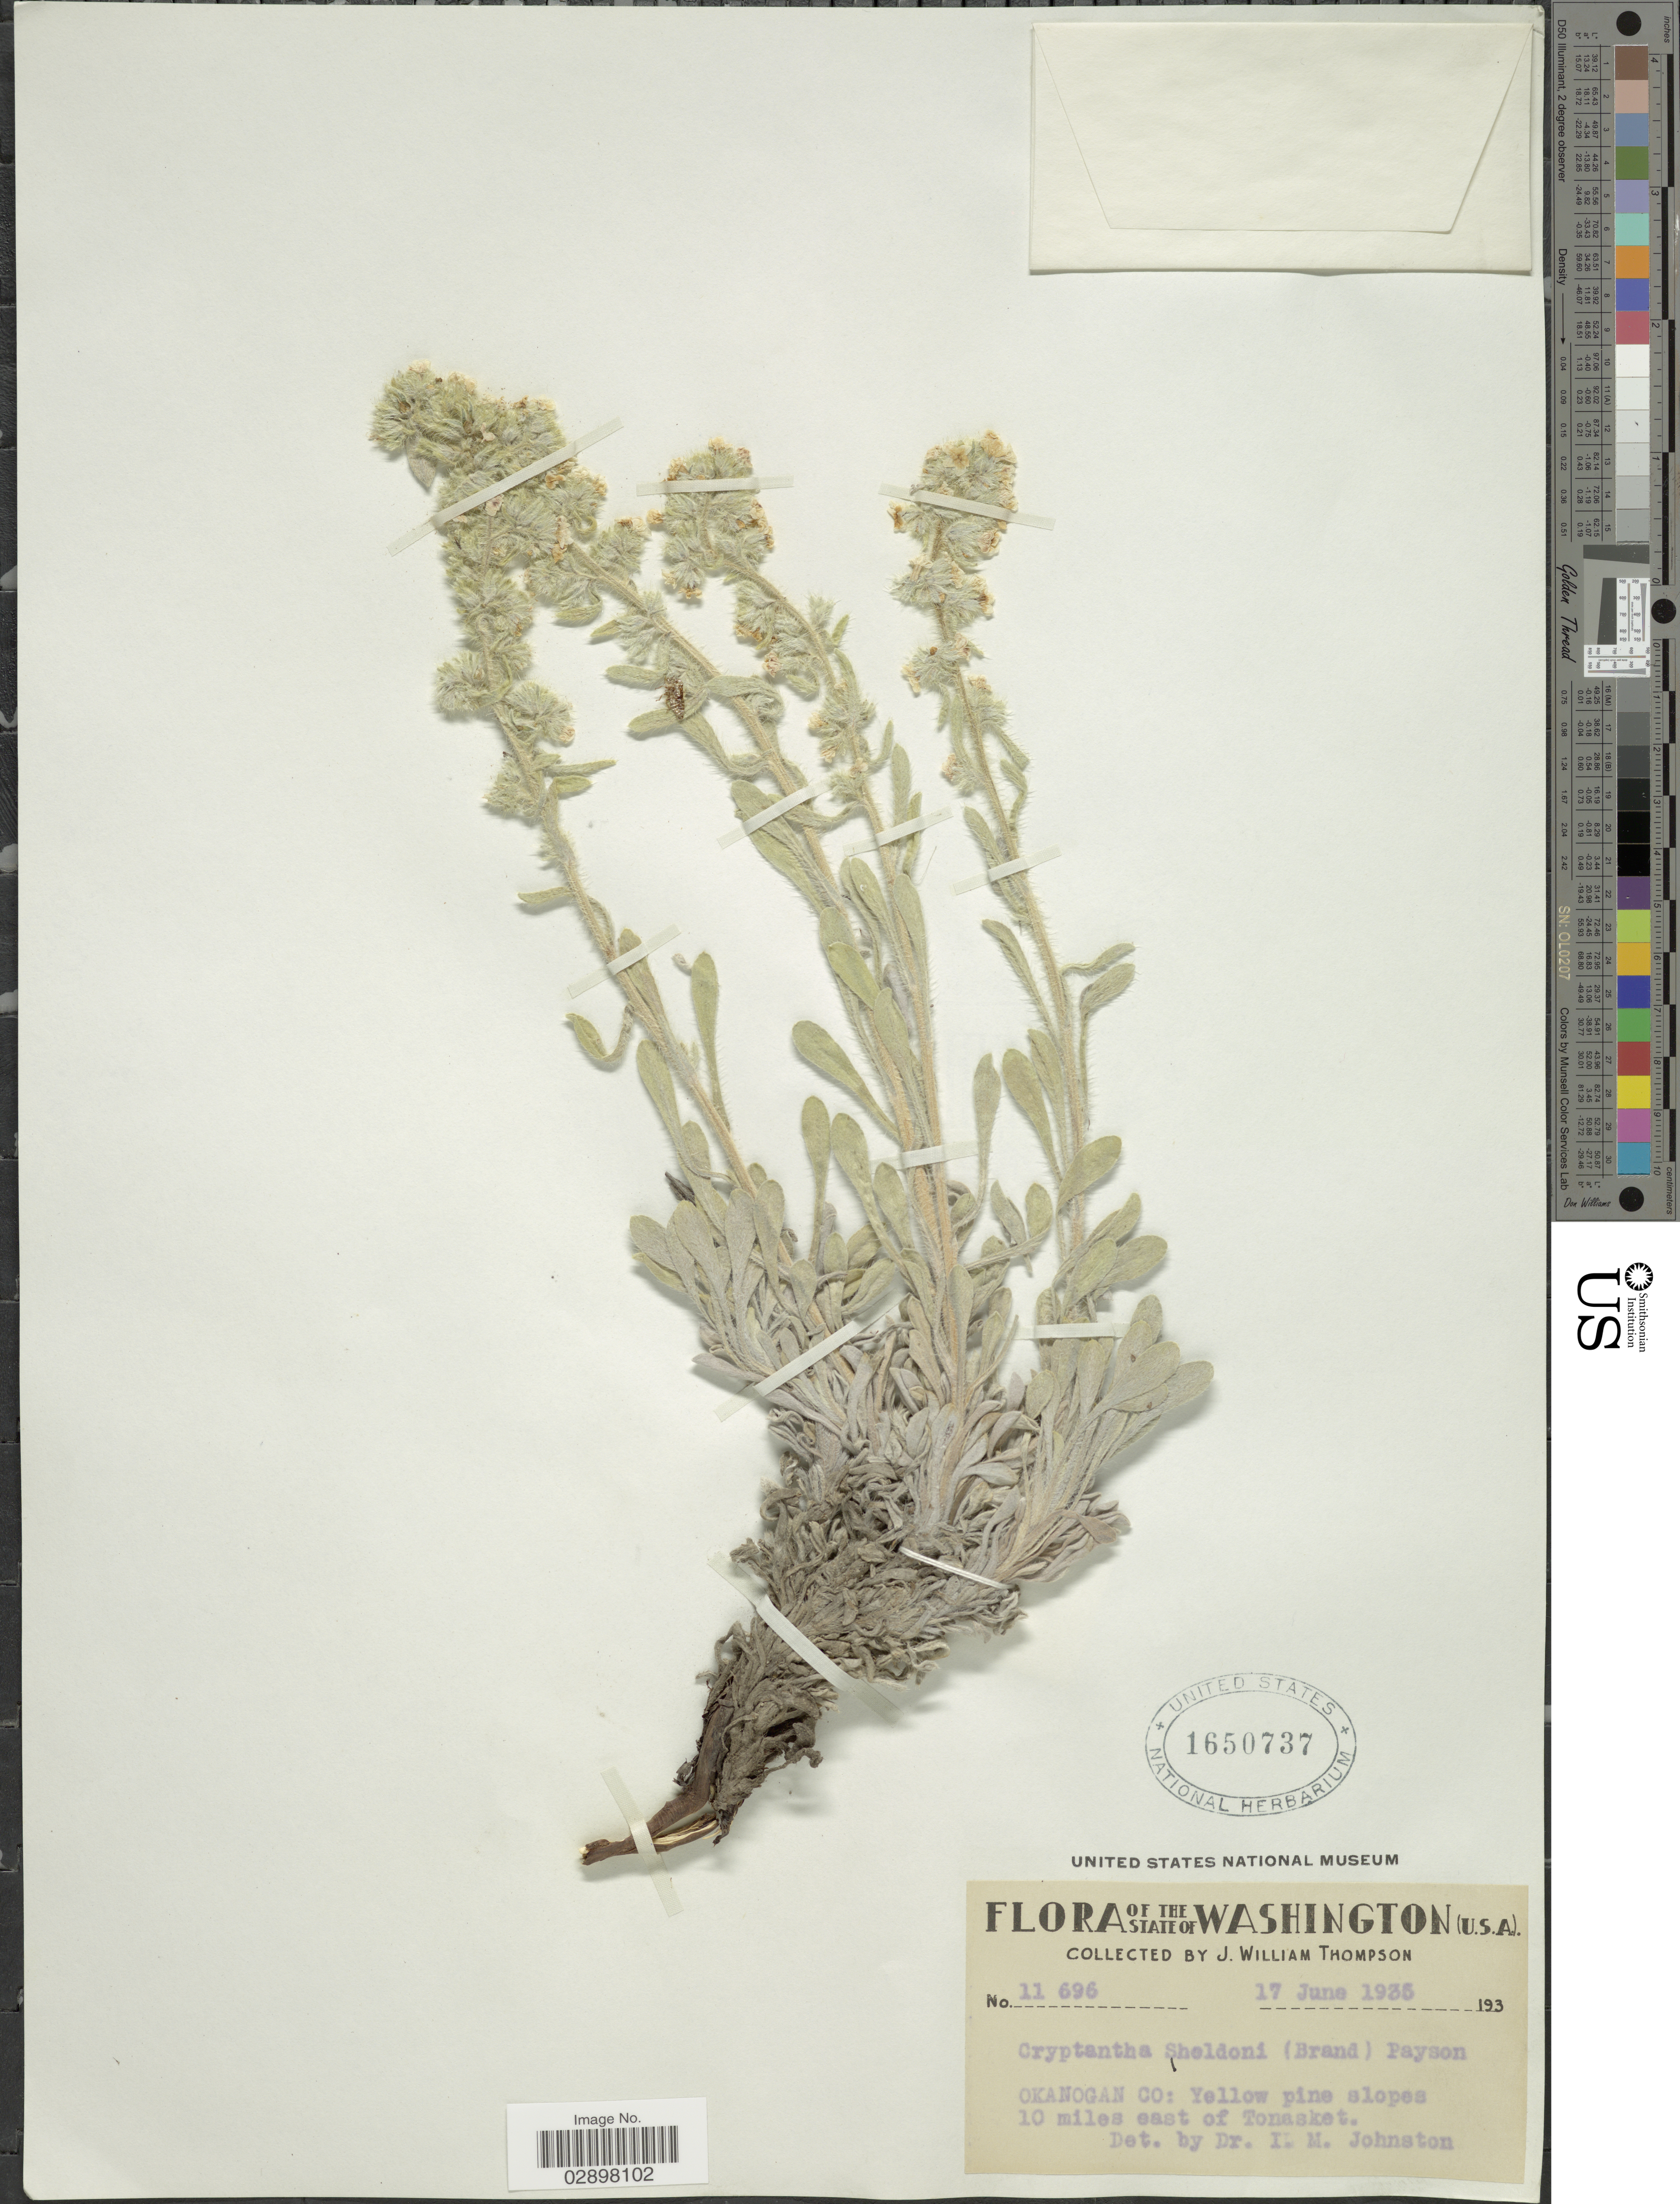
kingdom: Plantae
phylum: Tracheophyta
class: Magnoliopsida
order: Boraginales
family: Boraginaceae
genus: Cryptantha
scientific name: Cryptantha sheldonii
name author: (Brand) Payson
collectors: J. W. Thompson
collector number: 11696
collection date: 1935-06-17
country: United States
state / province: Washington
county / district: Okanogan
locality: Okanogan Co: Yellow pine slopes 10 miles east of Tonasket.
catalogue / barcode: US 1650737